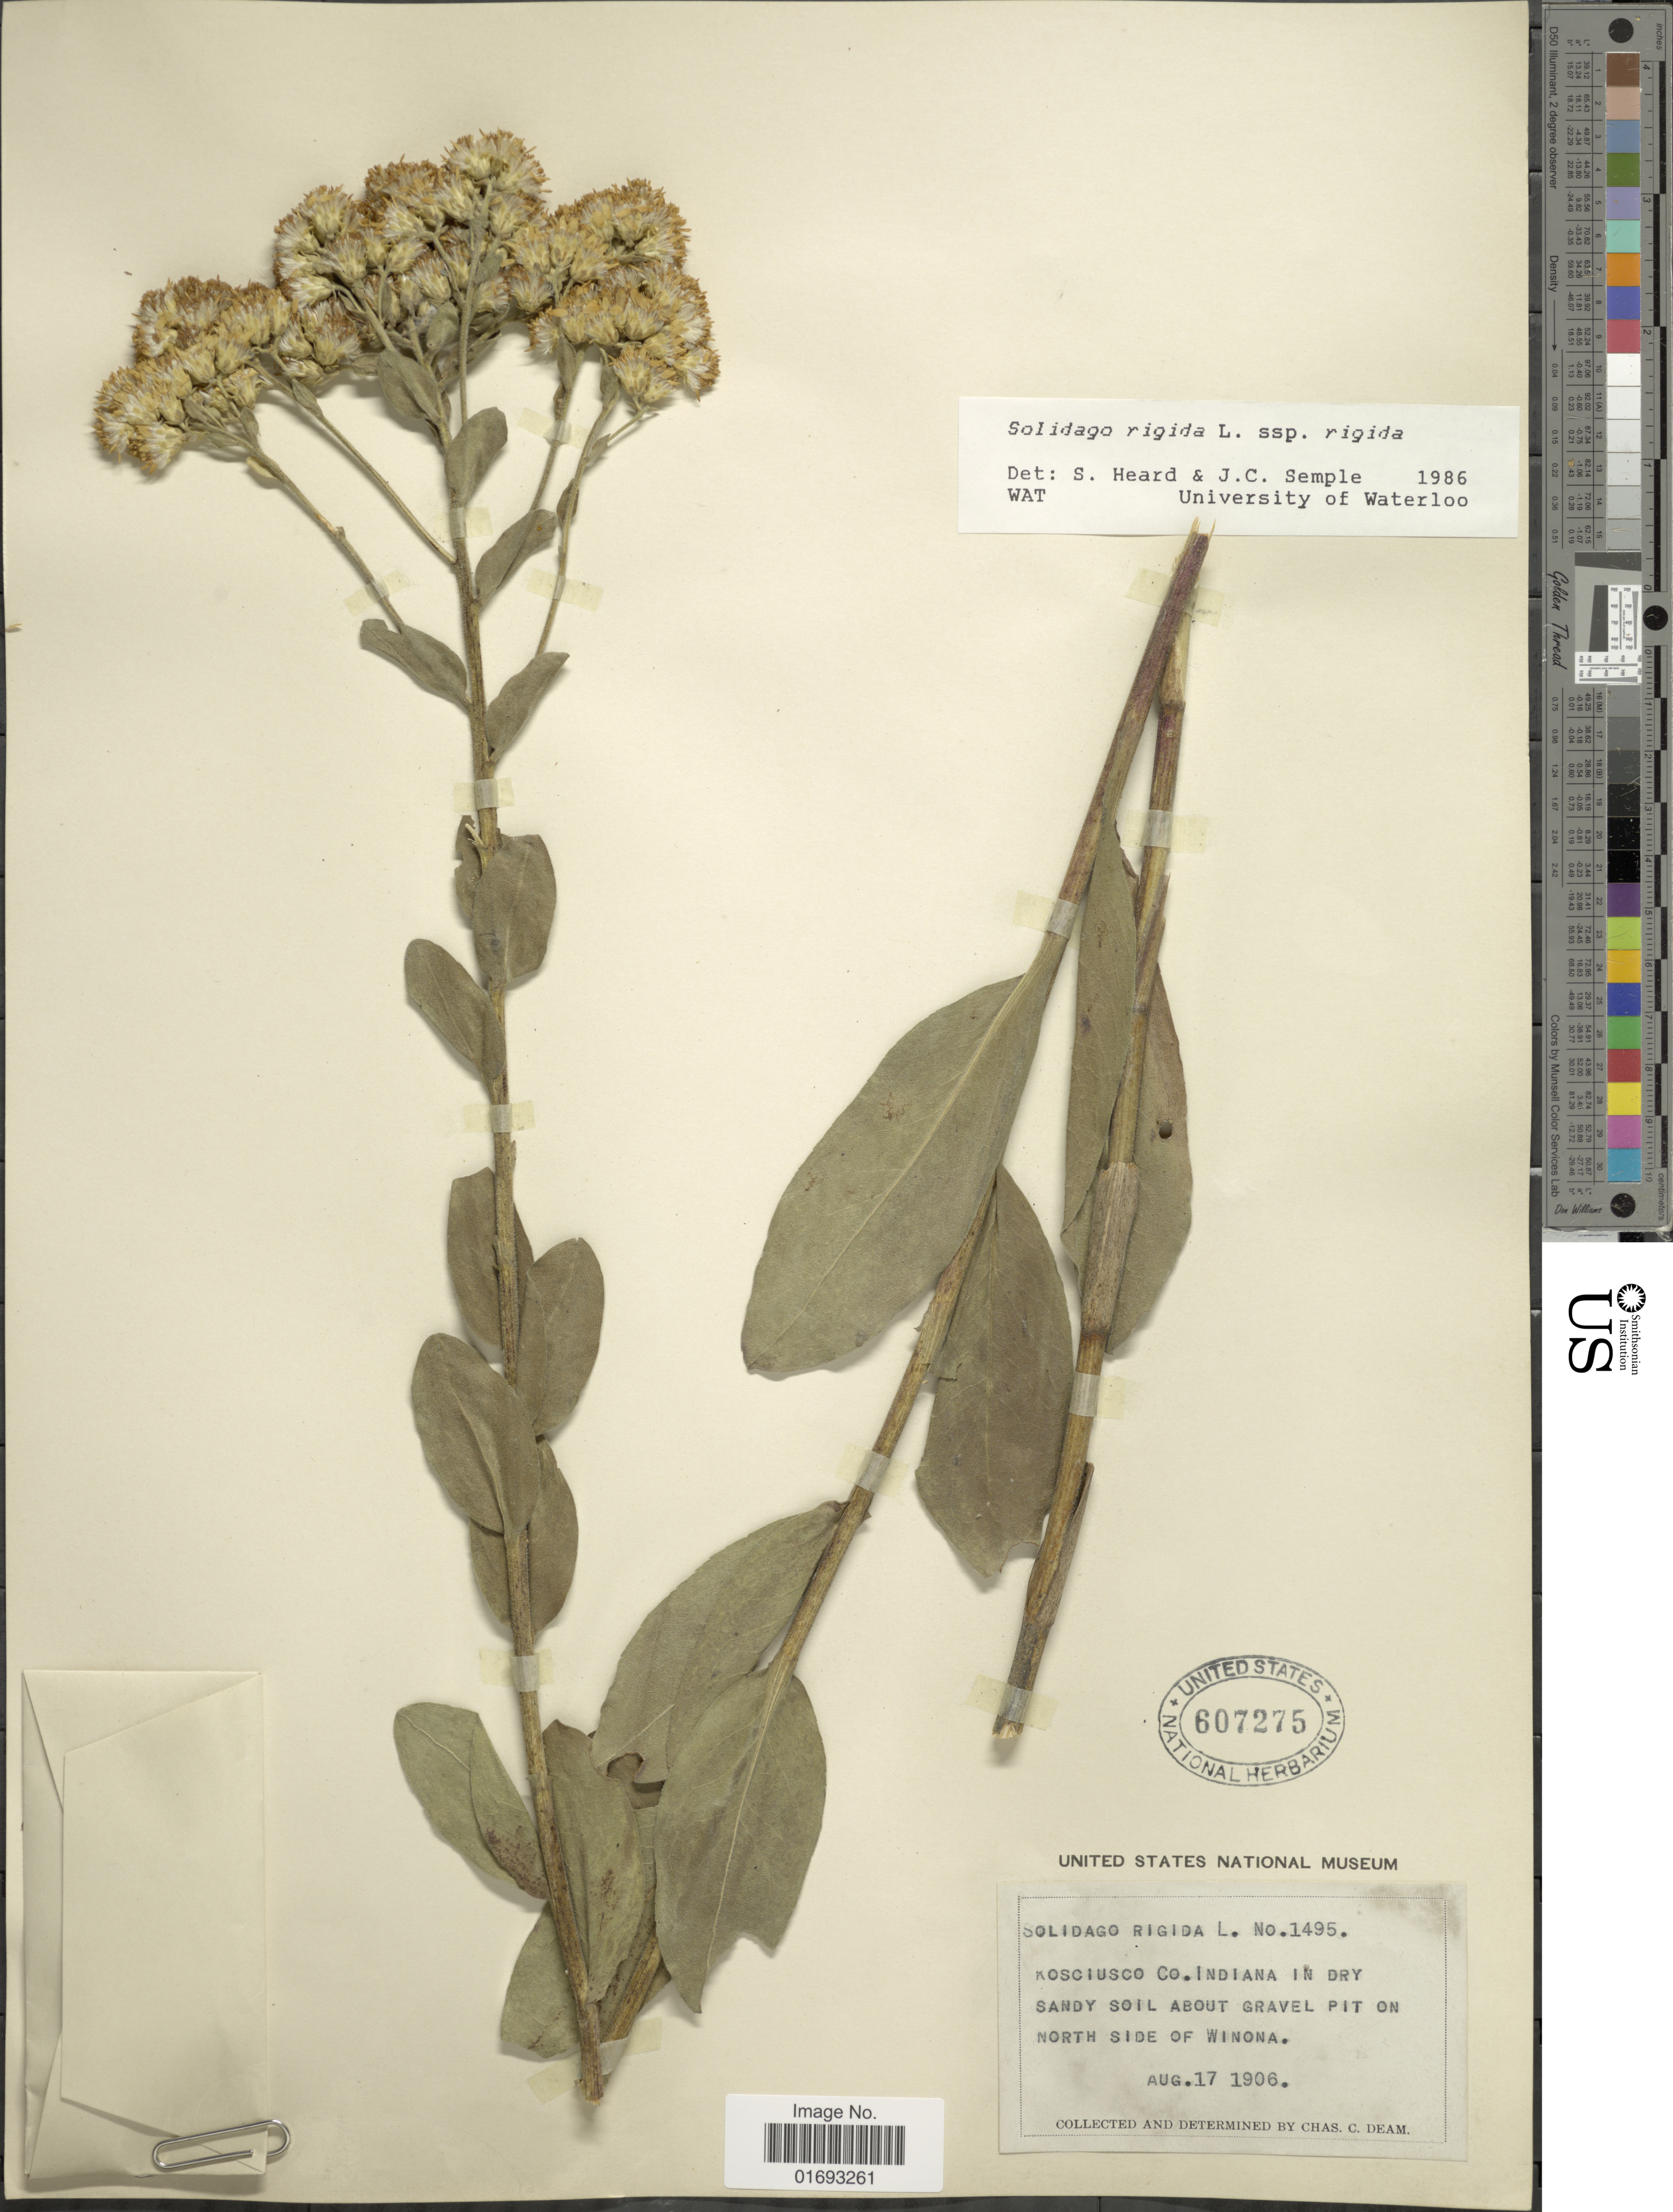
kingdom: Plantae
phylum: Tracheophyta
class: Magnoliopsida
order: Asterales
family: Asteraceae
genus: Oligoneuron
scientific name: Oligoneuron rigidum var. rigidum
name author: (L.) Small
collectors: C. C. Deam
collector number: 1495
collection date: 1906-08-17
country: United States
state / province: Indiana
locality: Kosciusco Co., in dry sandy soil about Gravel Pit on north side of Winona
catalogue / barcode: US 607275